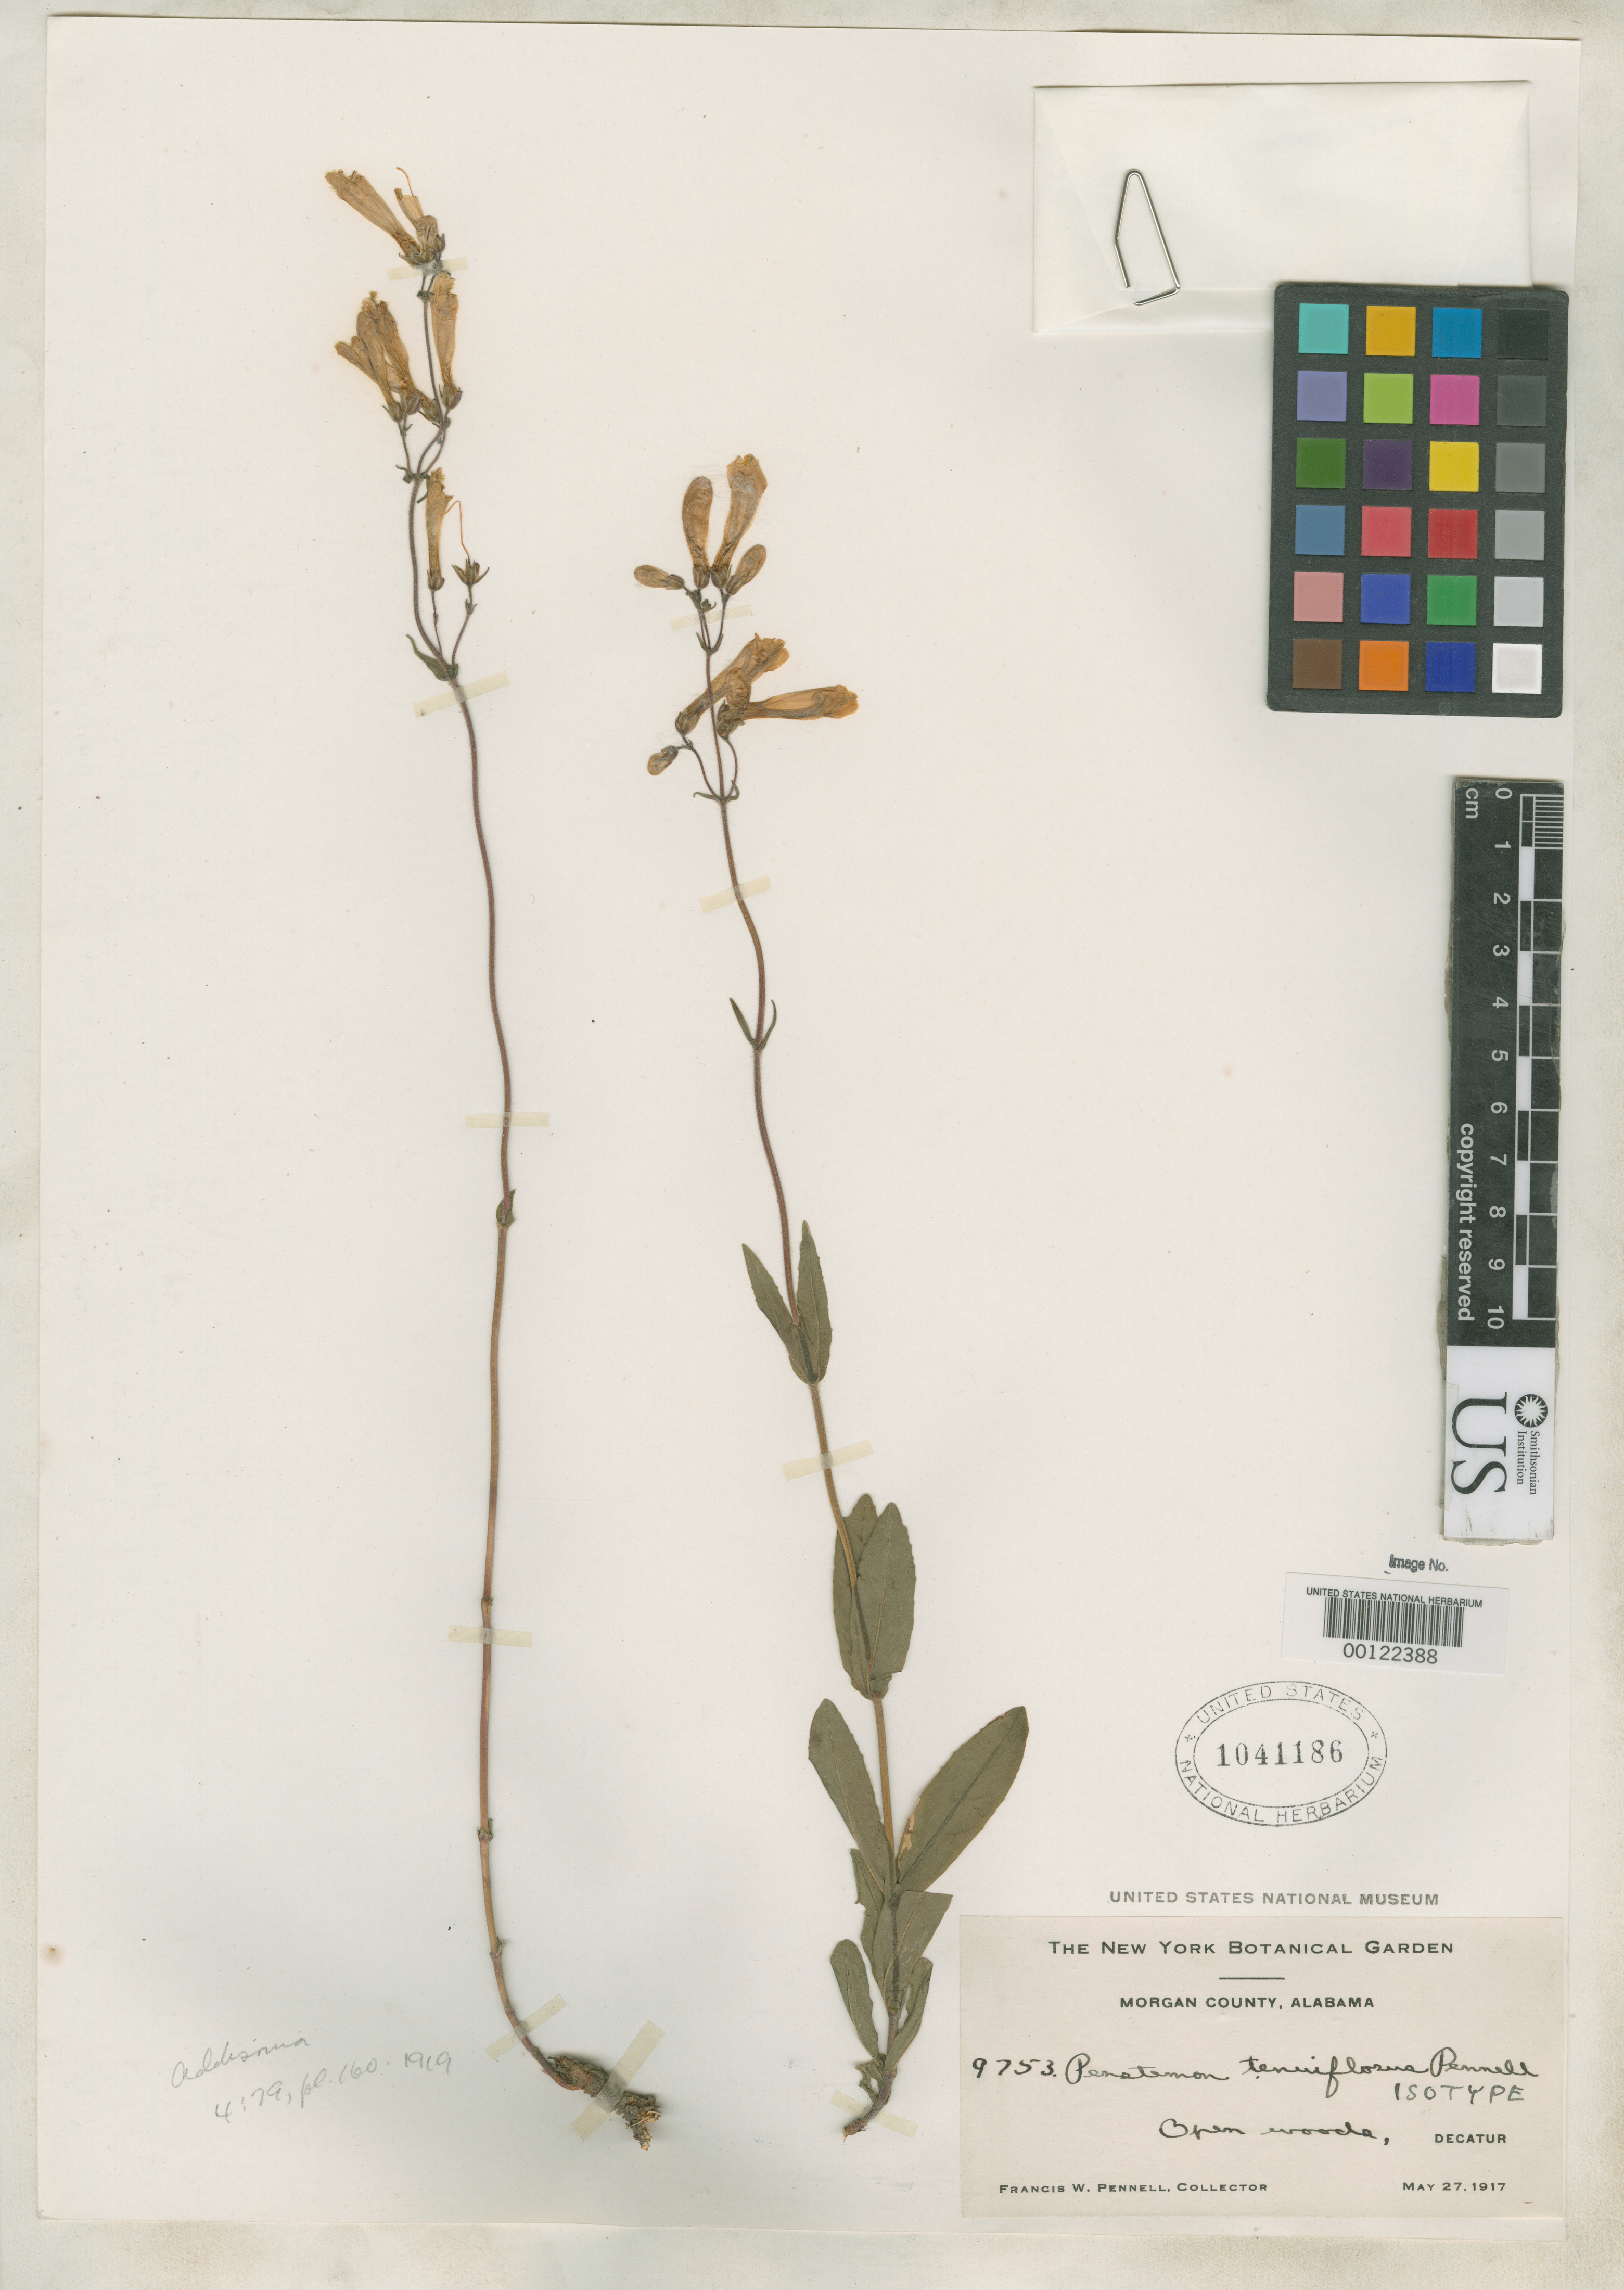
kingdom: Plantae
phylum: Tracheophyta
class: Magnoliopsida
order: Lamiales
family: Plantaginaceae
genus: Penstemon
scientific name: Penstemon tenuiflorus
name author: Pennell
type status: Isotype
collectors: F. W. Pennell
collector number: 9753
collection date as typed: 27 May 1917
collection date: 1917-05-27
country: United States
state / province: Alabama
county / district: Morgan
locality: Decatur.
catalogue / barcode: US 1041186